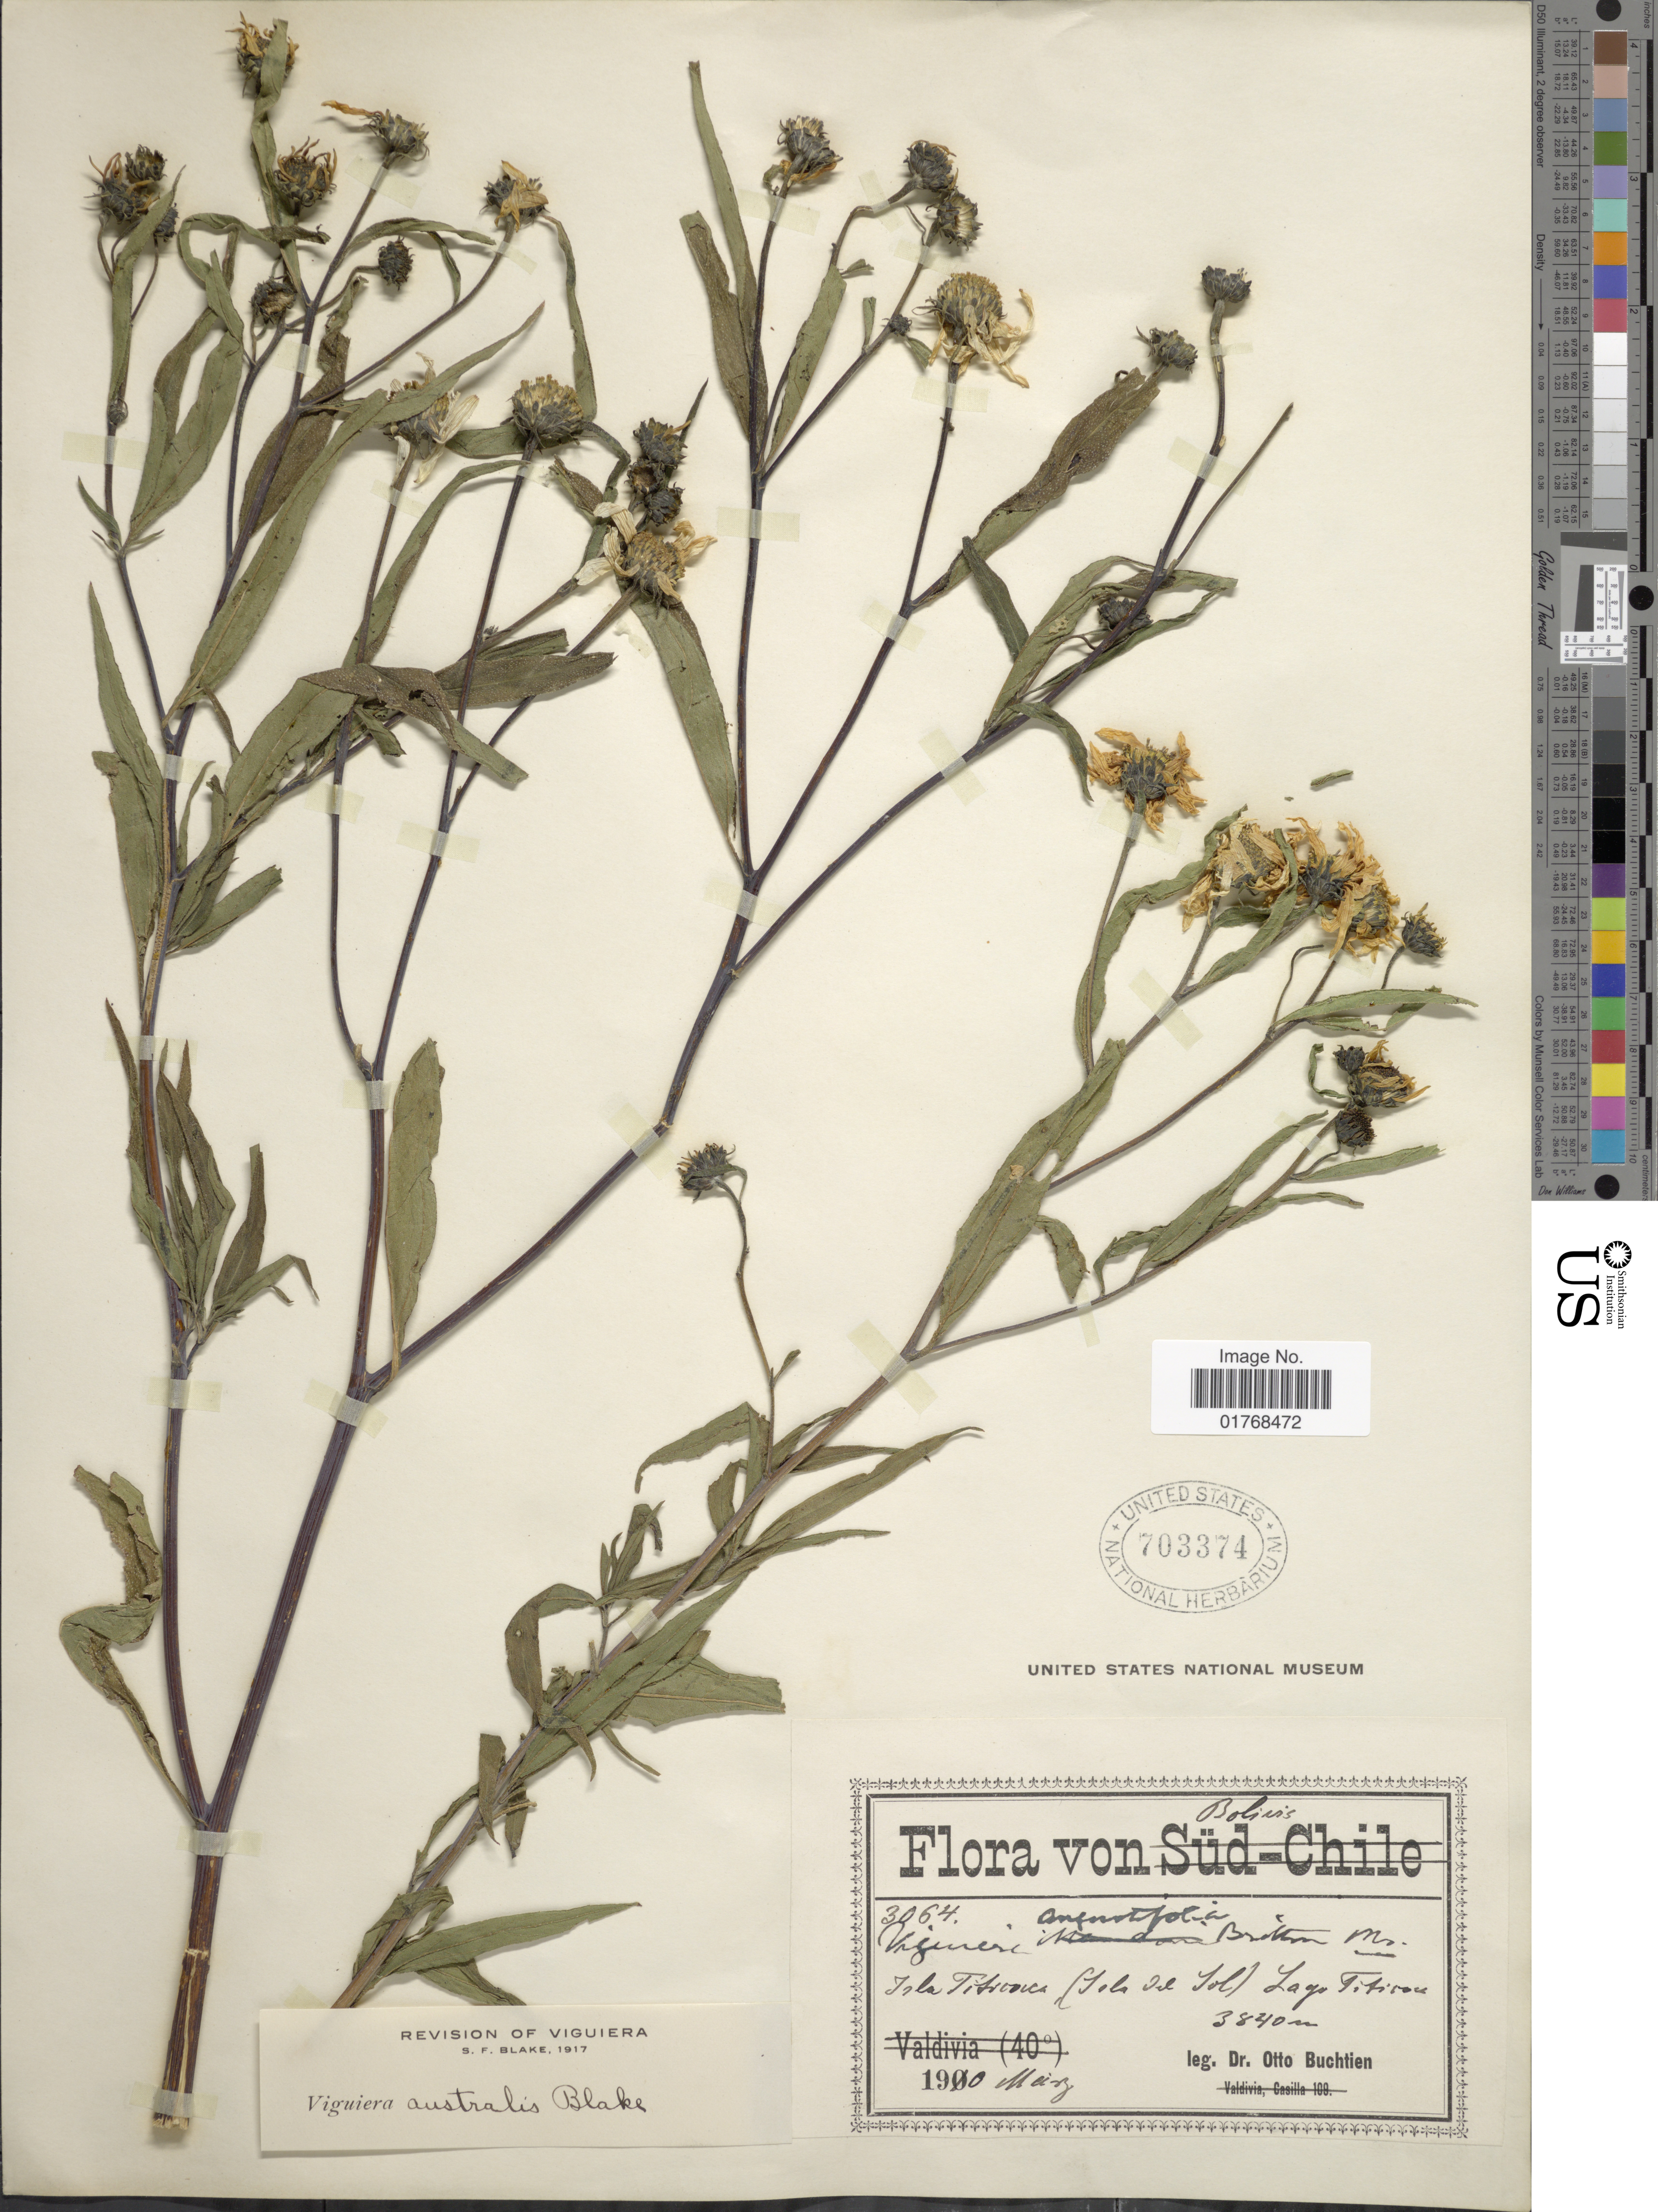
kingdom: Plantae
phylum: Tracheophyta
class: Magnoliopsida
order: Asterales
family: Asteraceae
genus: Viguiera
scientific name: Viguiera australis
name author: Blake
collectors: O. Buchtien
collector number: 3064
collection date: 1910-03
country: Bolivia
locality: Bolivia. Isla Titrouca (Selo del Sol) Lago Titicou.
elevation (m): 3840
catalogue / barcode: US 703374